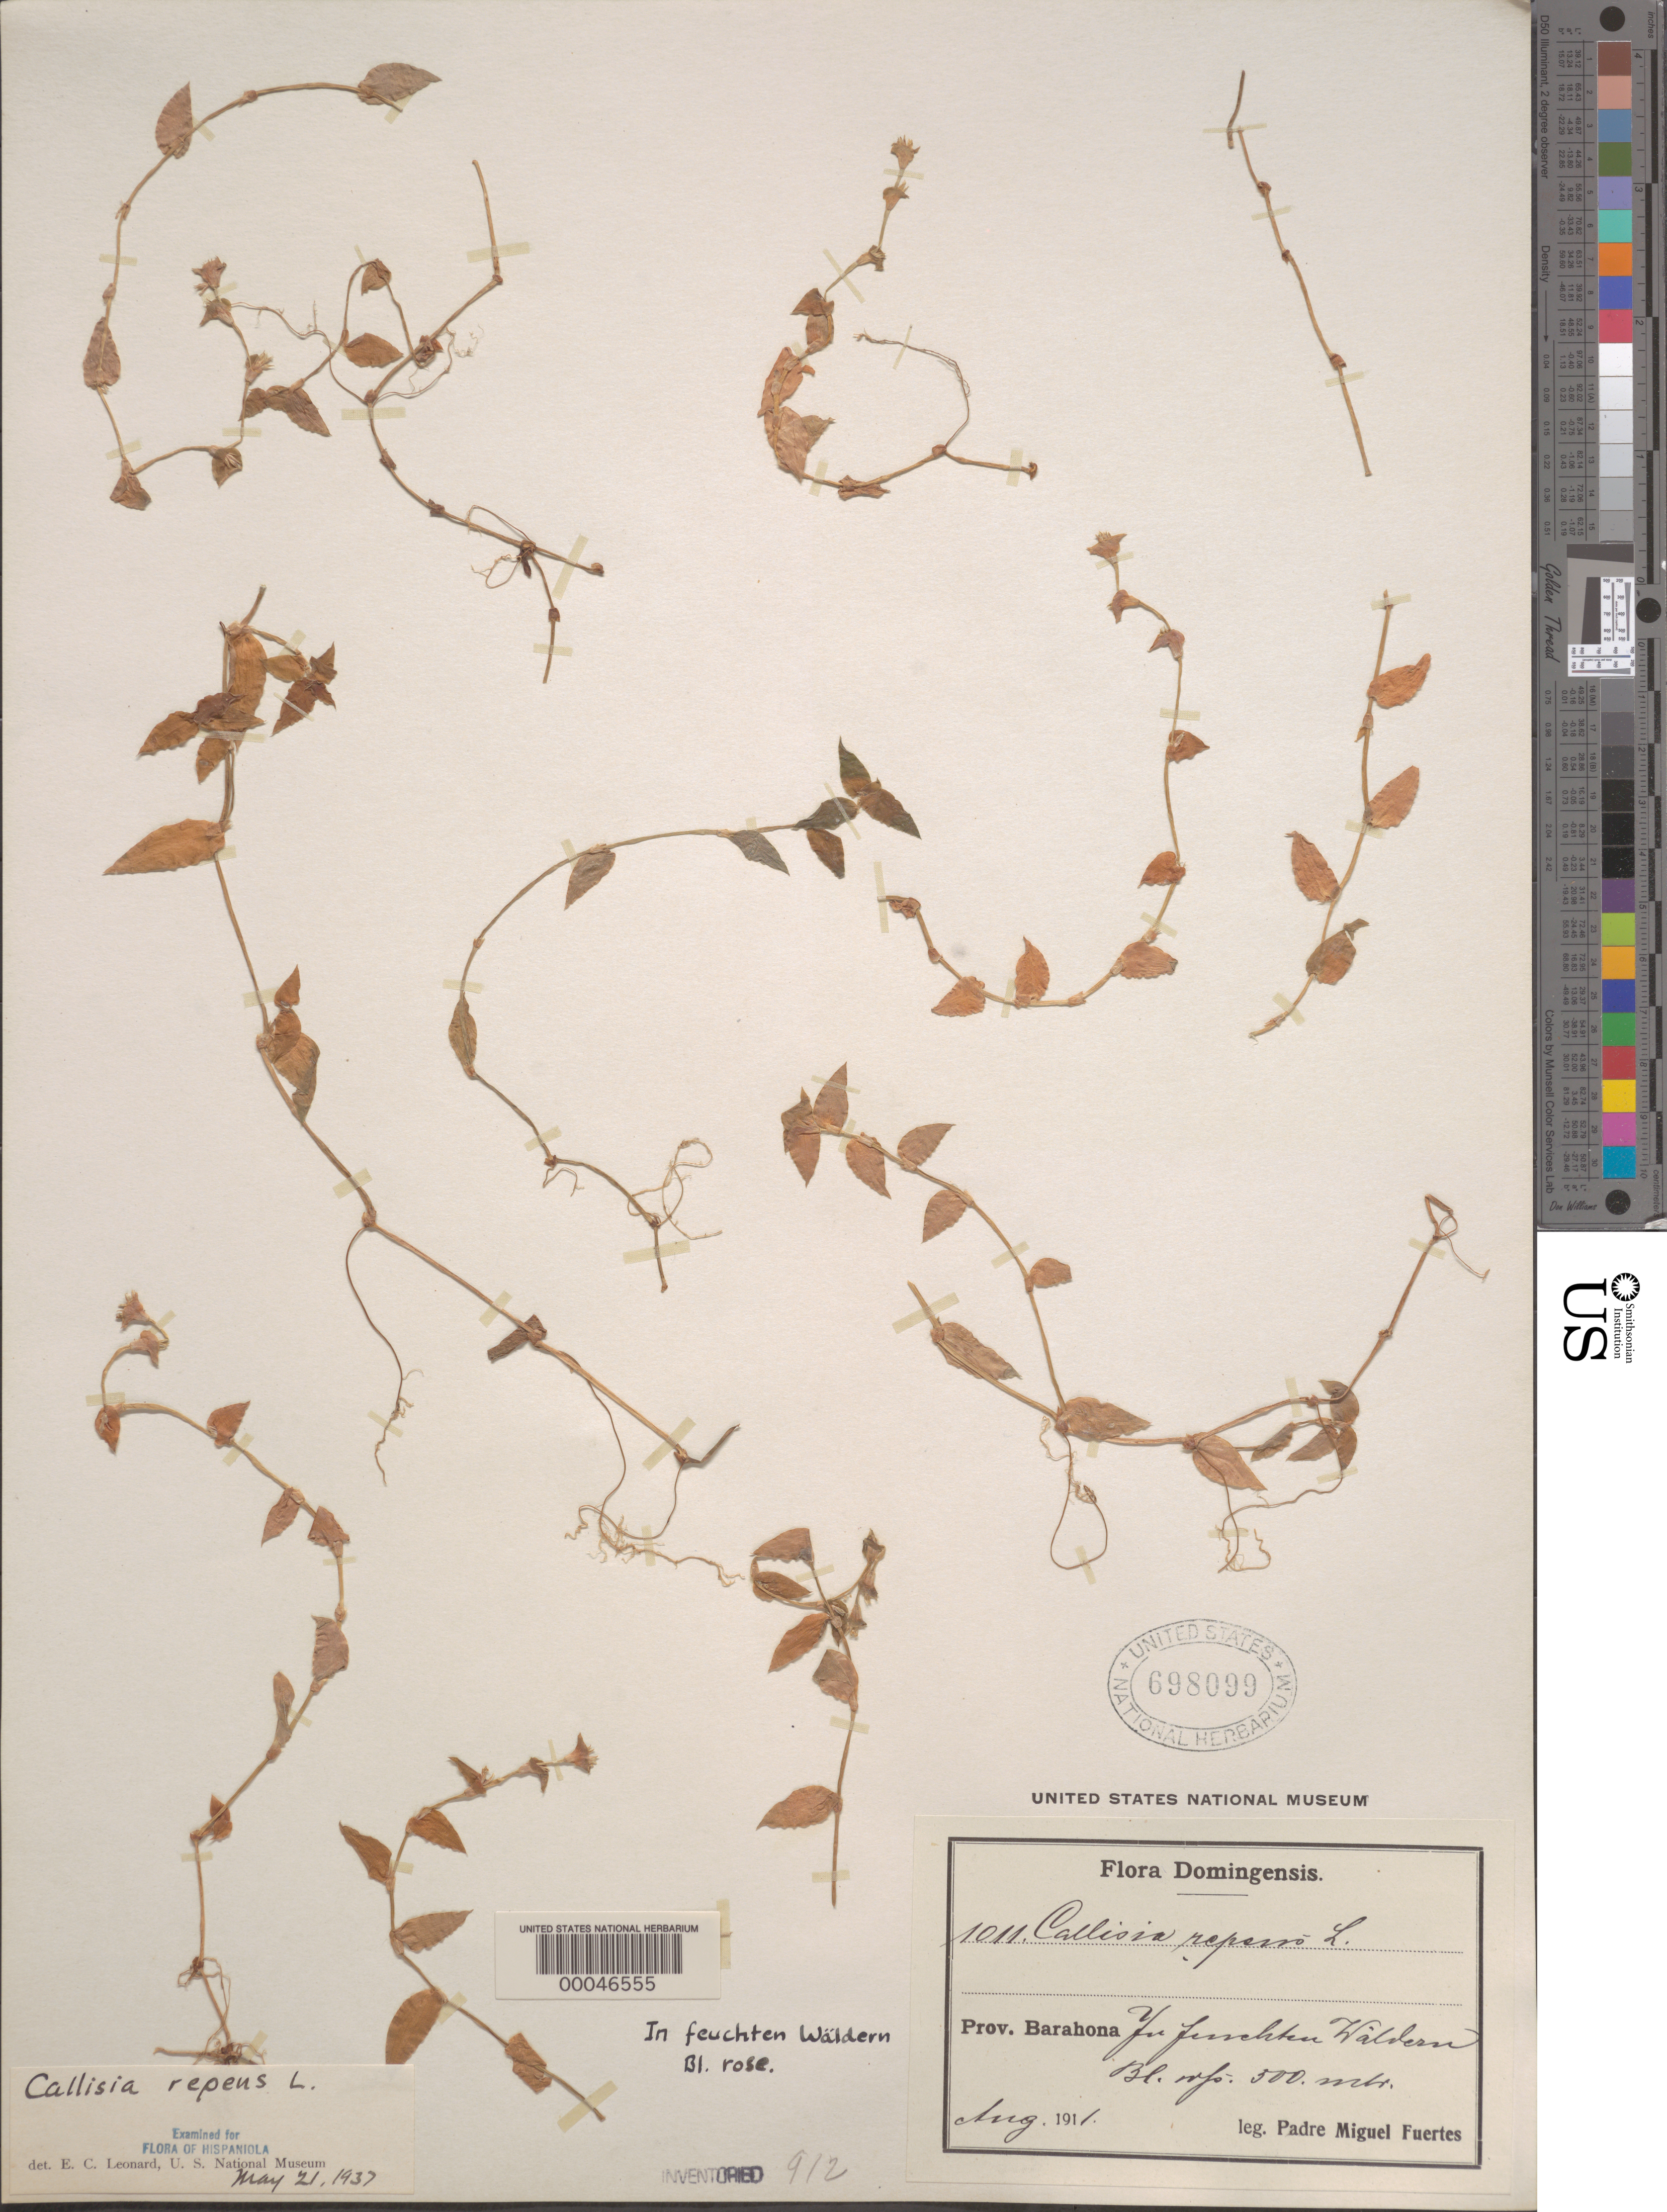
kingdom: Plantae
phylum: Tracheophyta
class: Liliopsida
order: Commelinales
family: Commelinaceae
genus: Callisia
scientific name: Callisia repens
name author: (Jacq.) L.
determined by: Leonard, Emery C., (US)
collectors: M. D. Fuertes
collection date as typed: Aug 1911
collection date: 1911-08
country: Dominican Republic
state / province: Barahona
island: Hispaniola Island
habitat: Forest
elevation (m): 500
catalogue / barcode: US 698099